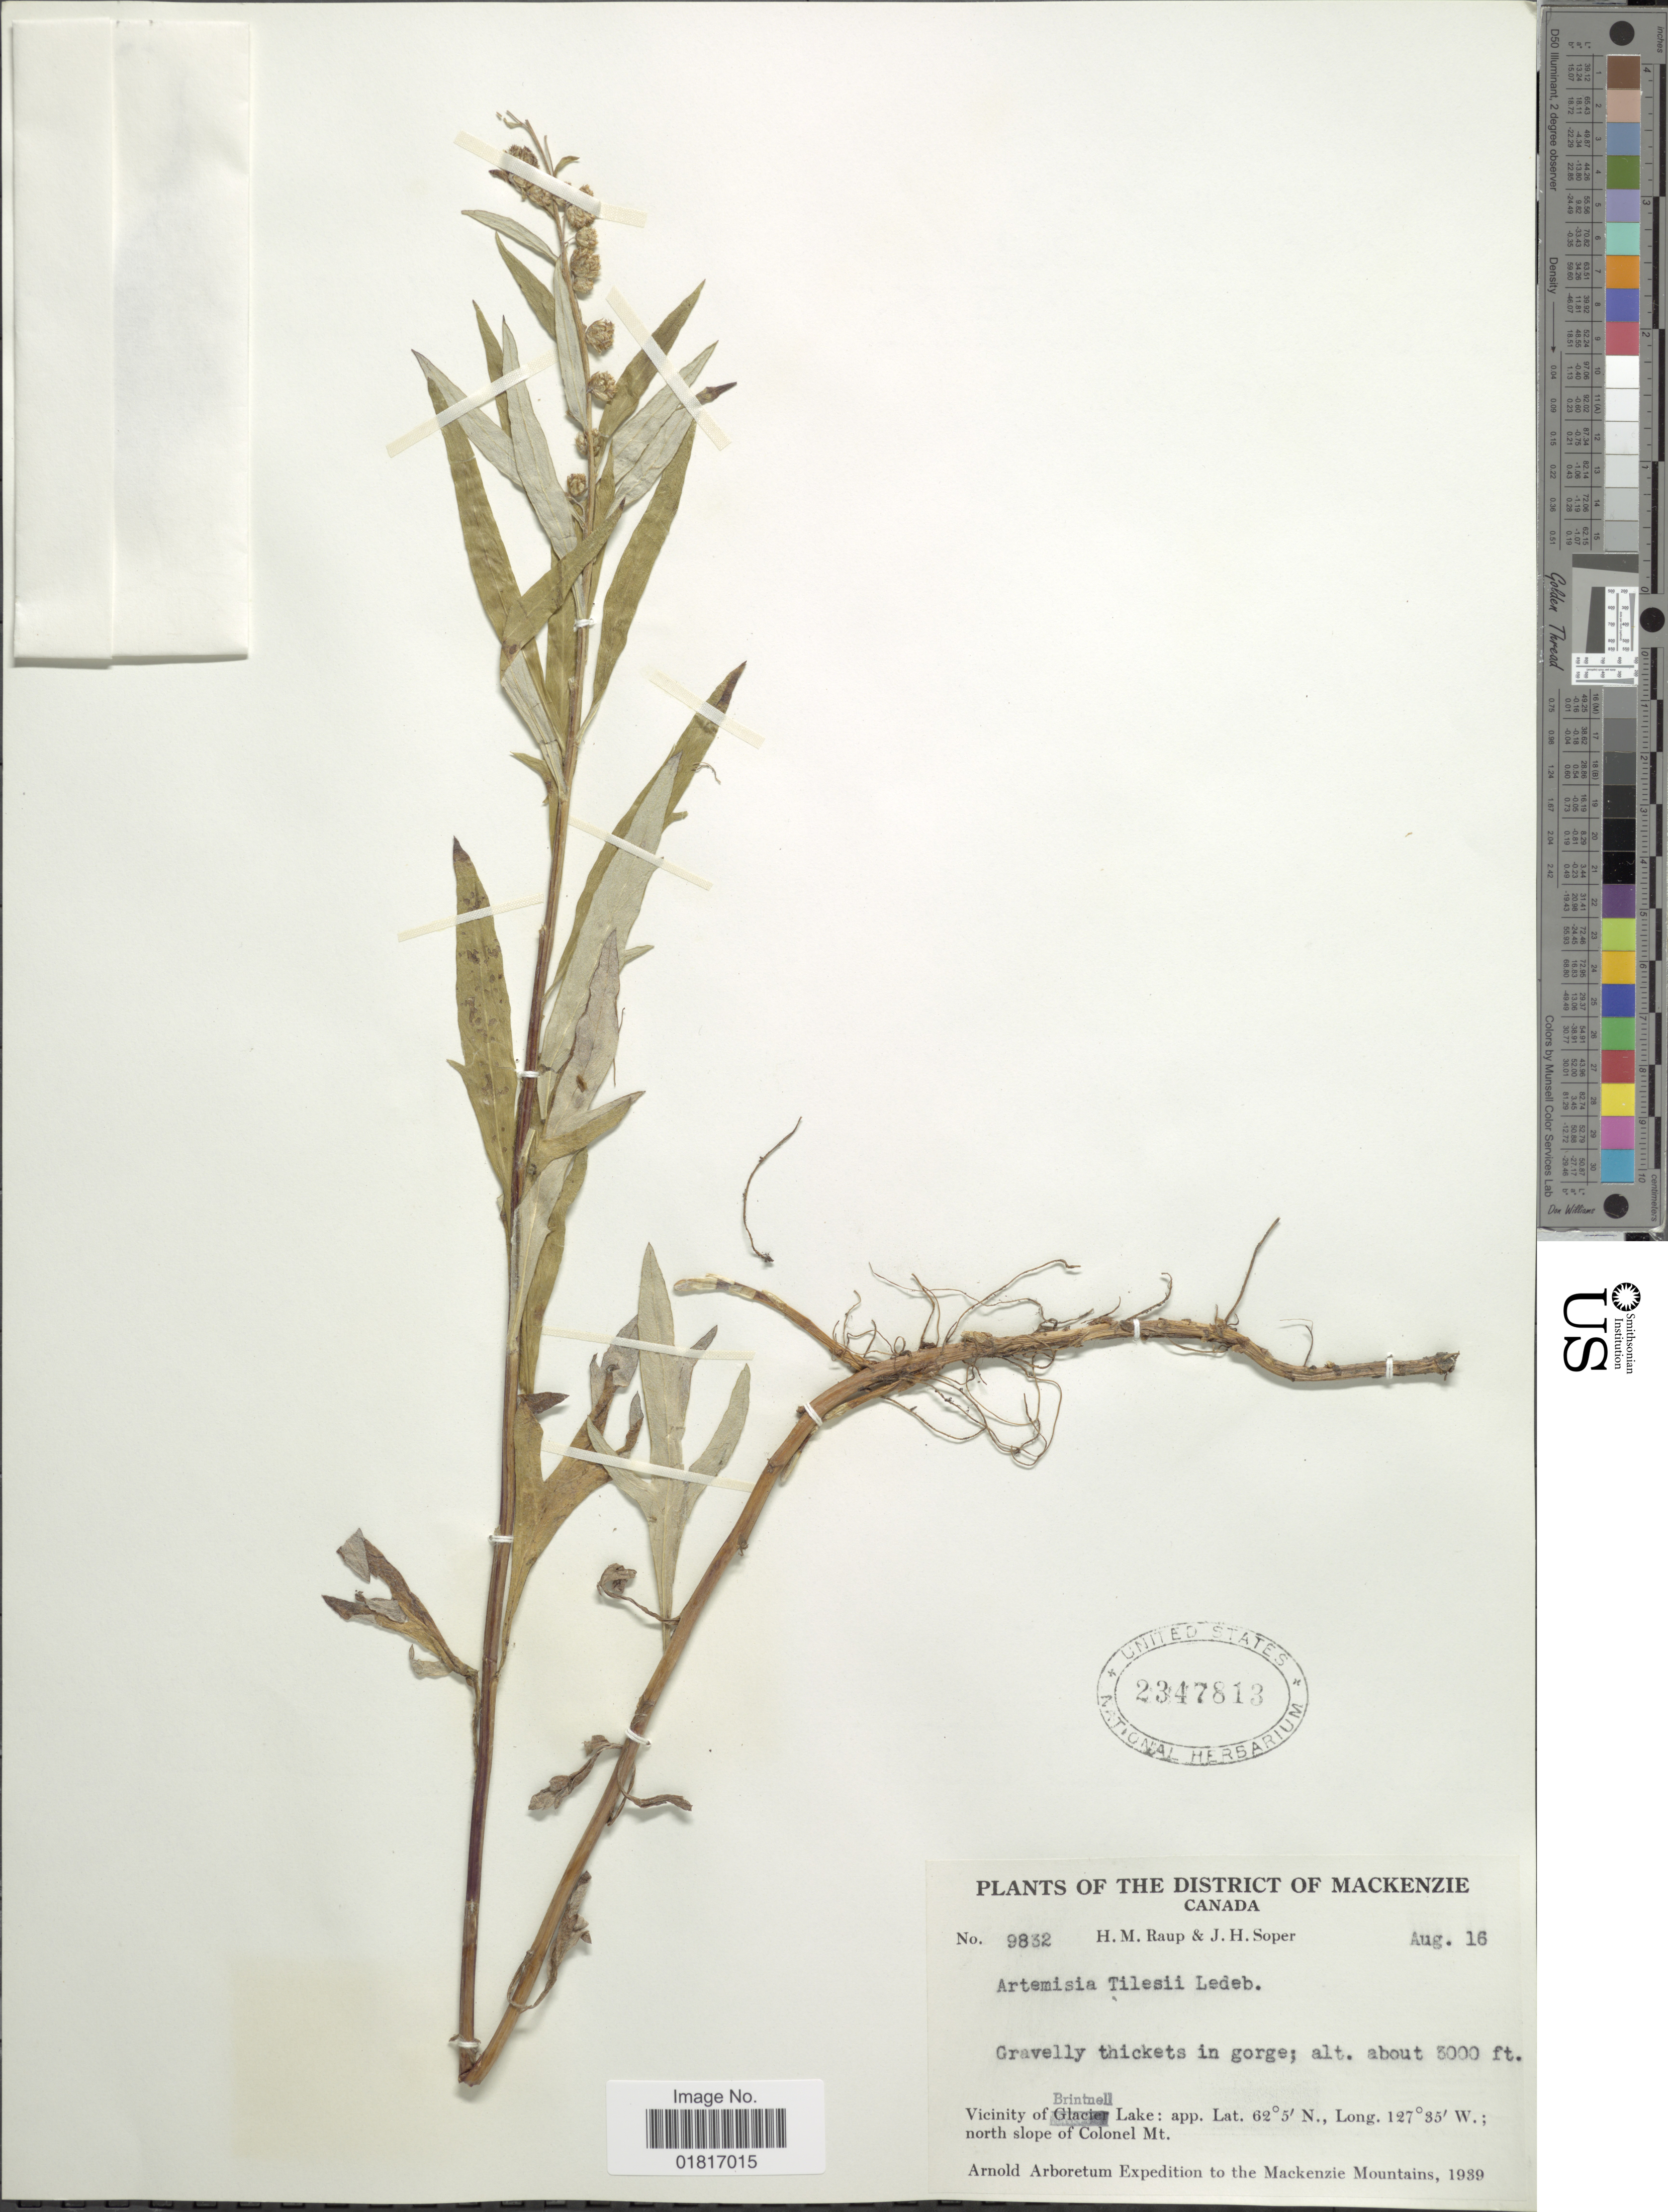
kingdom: Plantae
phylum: Tracheophyta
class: Magnoliopsida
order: Asterales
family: Asteraceae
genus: Artemisia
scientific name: Artemisia tilesii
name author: Ledeb.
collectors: H. Raup & J. H. Soper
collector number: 9832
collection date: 1939-08-16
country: Canada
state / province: British Columbia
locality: The District of Mackenzie, Gravelly thickets in gorge, Vicinity of Brintnell Lake; north slope of Colonel Mt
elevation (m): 914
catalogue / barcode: US 2347813